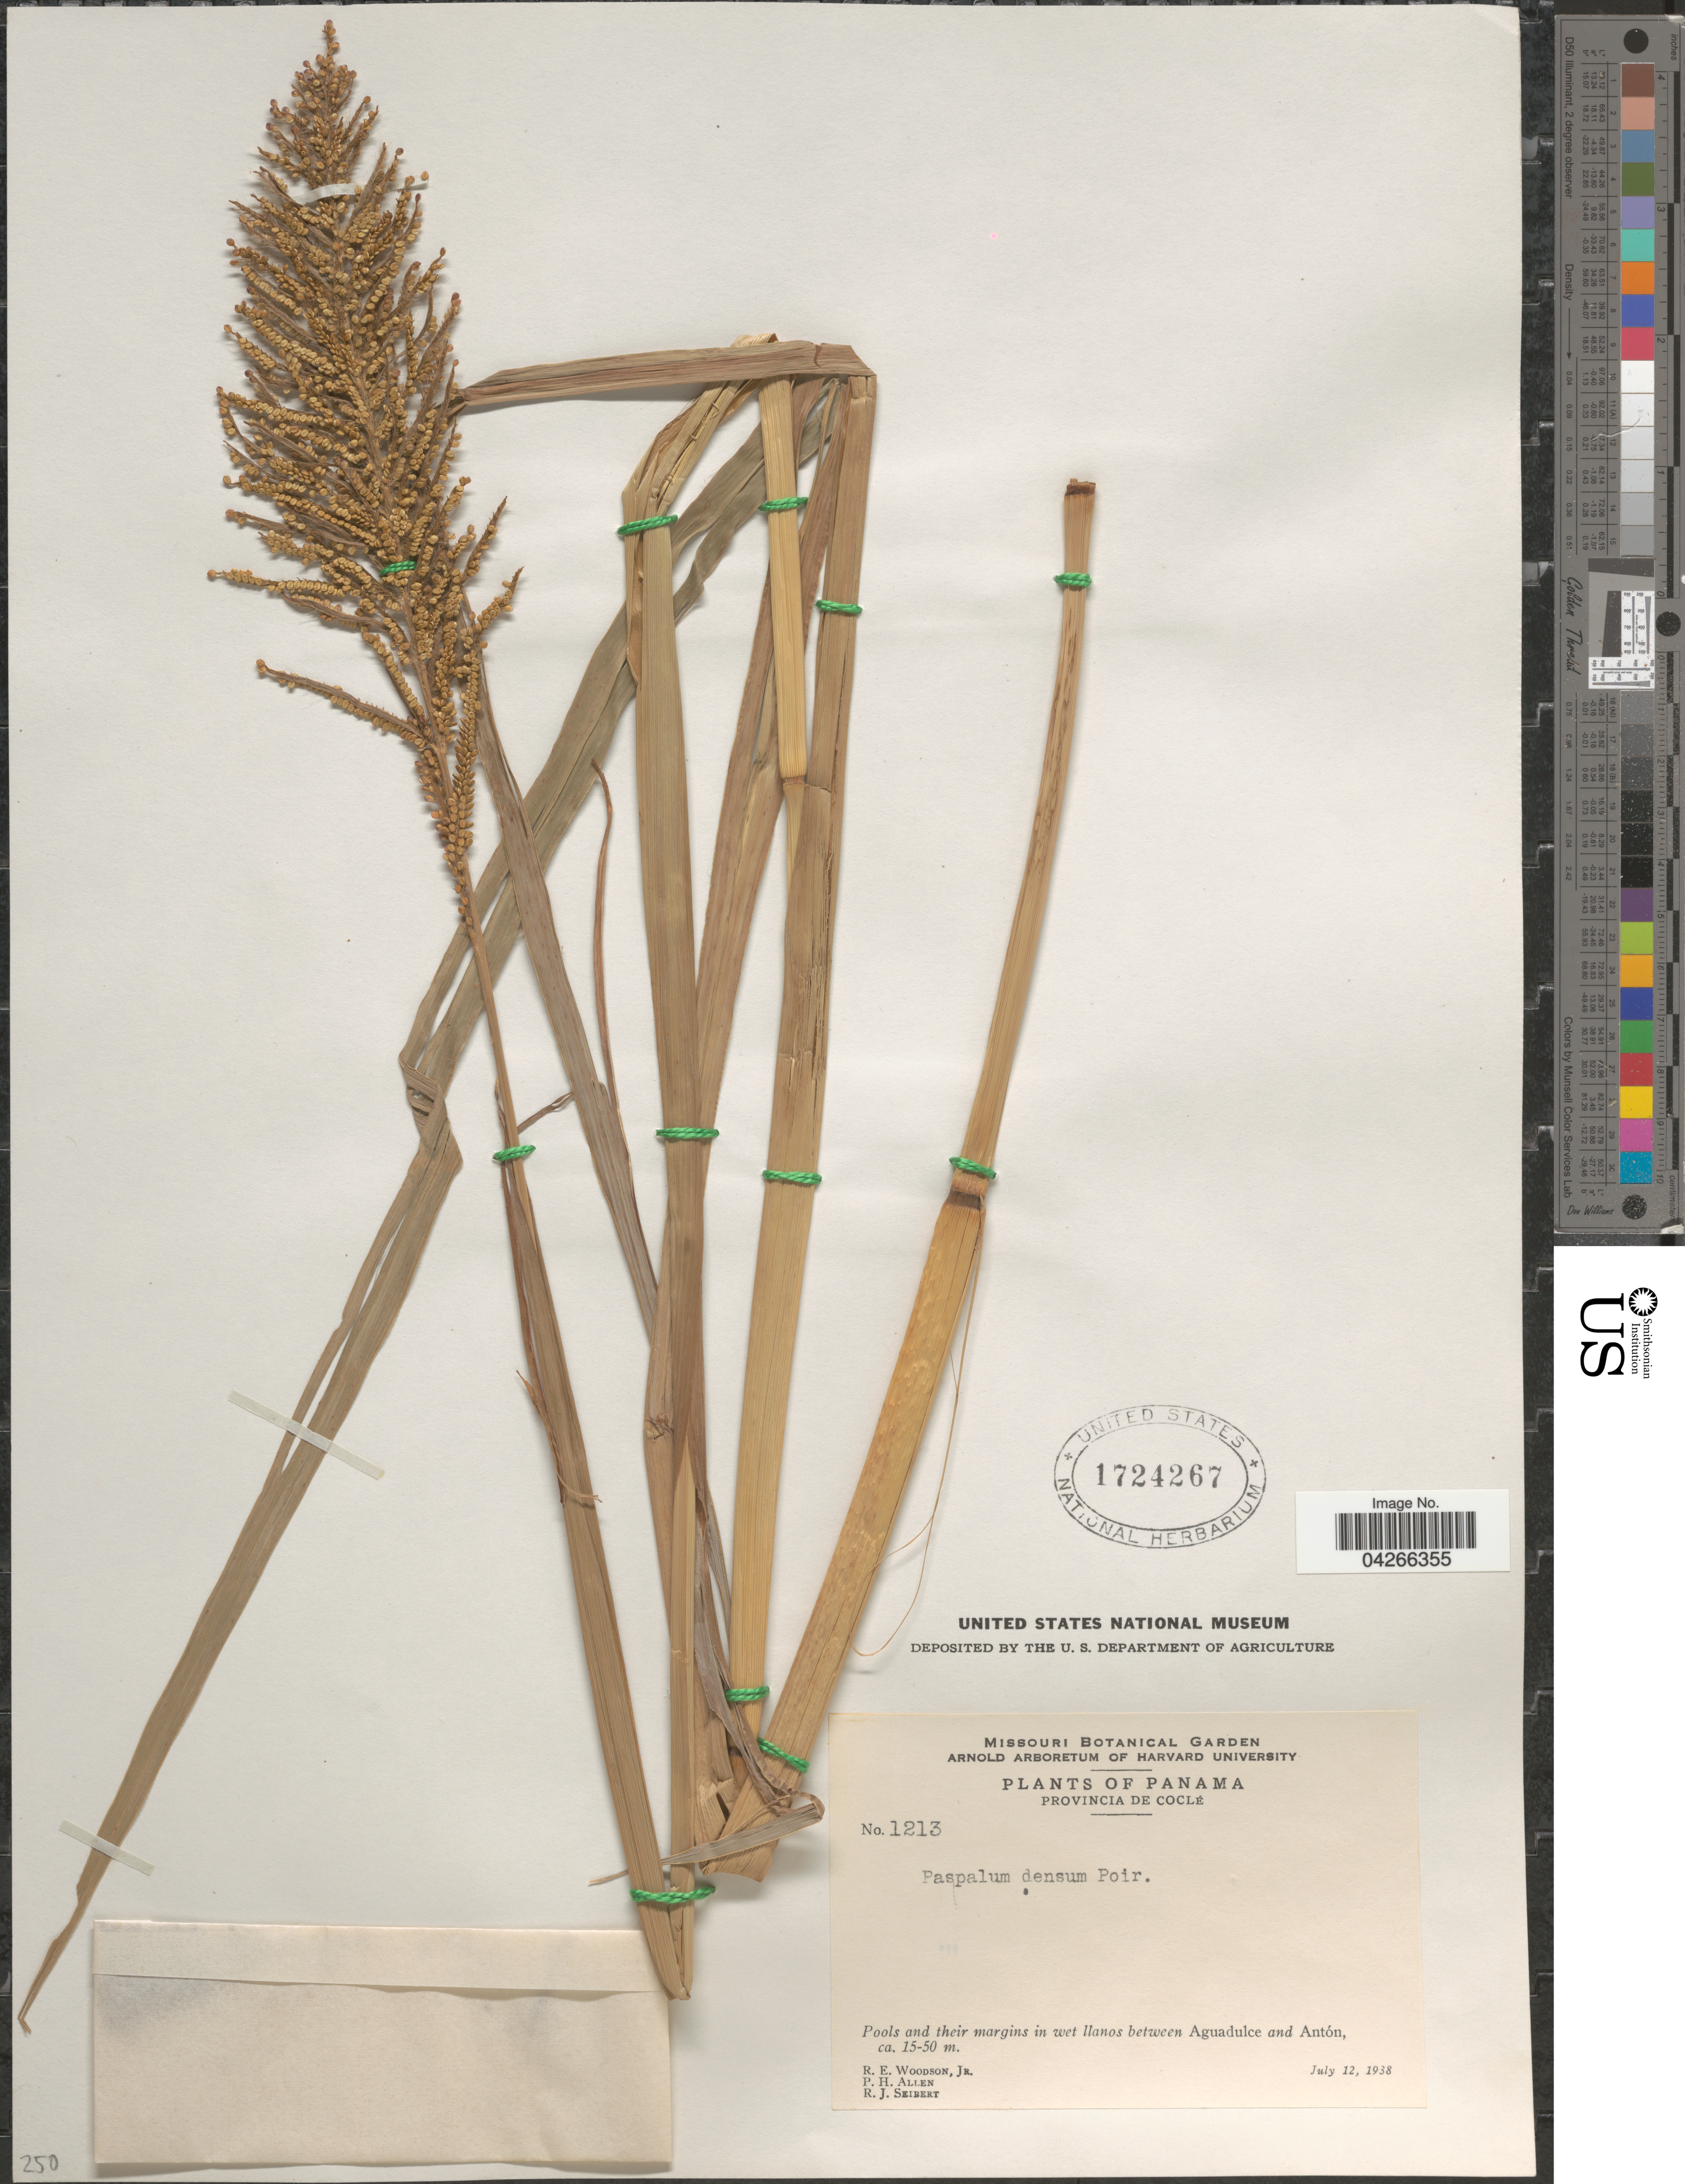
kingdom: Plantae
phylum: Tracheophyta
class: Liliopsida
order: Poales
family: Poaceae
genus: Paspalum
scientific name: Paspalum densum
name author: Poir.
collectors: R. E. Woodson, P. H. Allen & R. J. Seibert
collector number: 1213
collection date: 1938-07-12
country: Panama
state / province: Cocle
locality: Pools and their margins in wet llanos between Aguadulce and Antón.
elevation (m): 15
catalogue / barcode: US 1724267